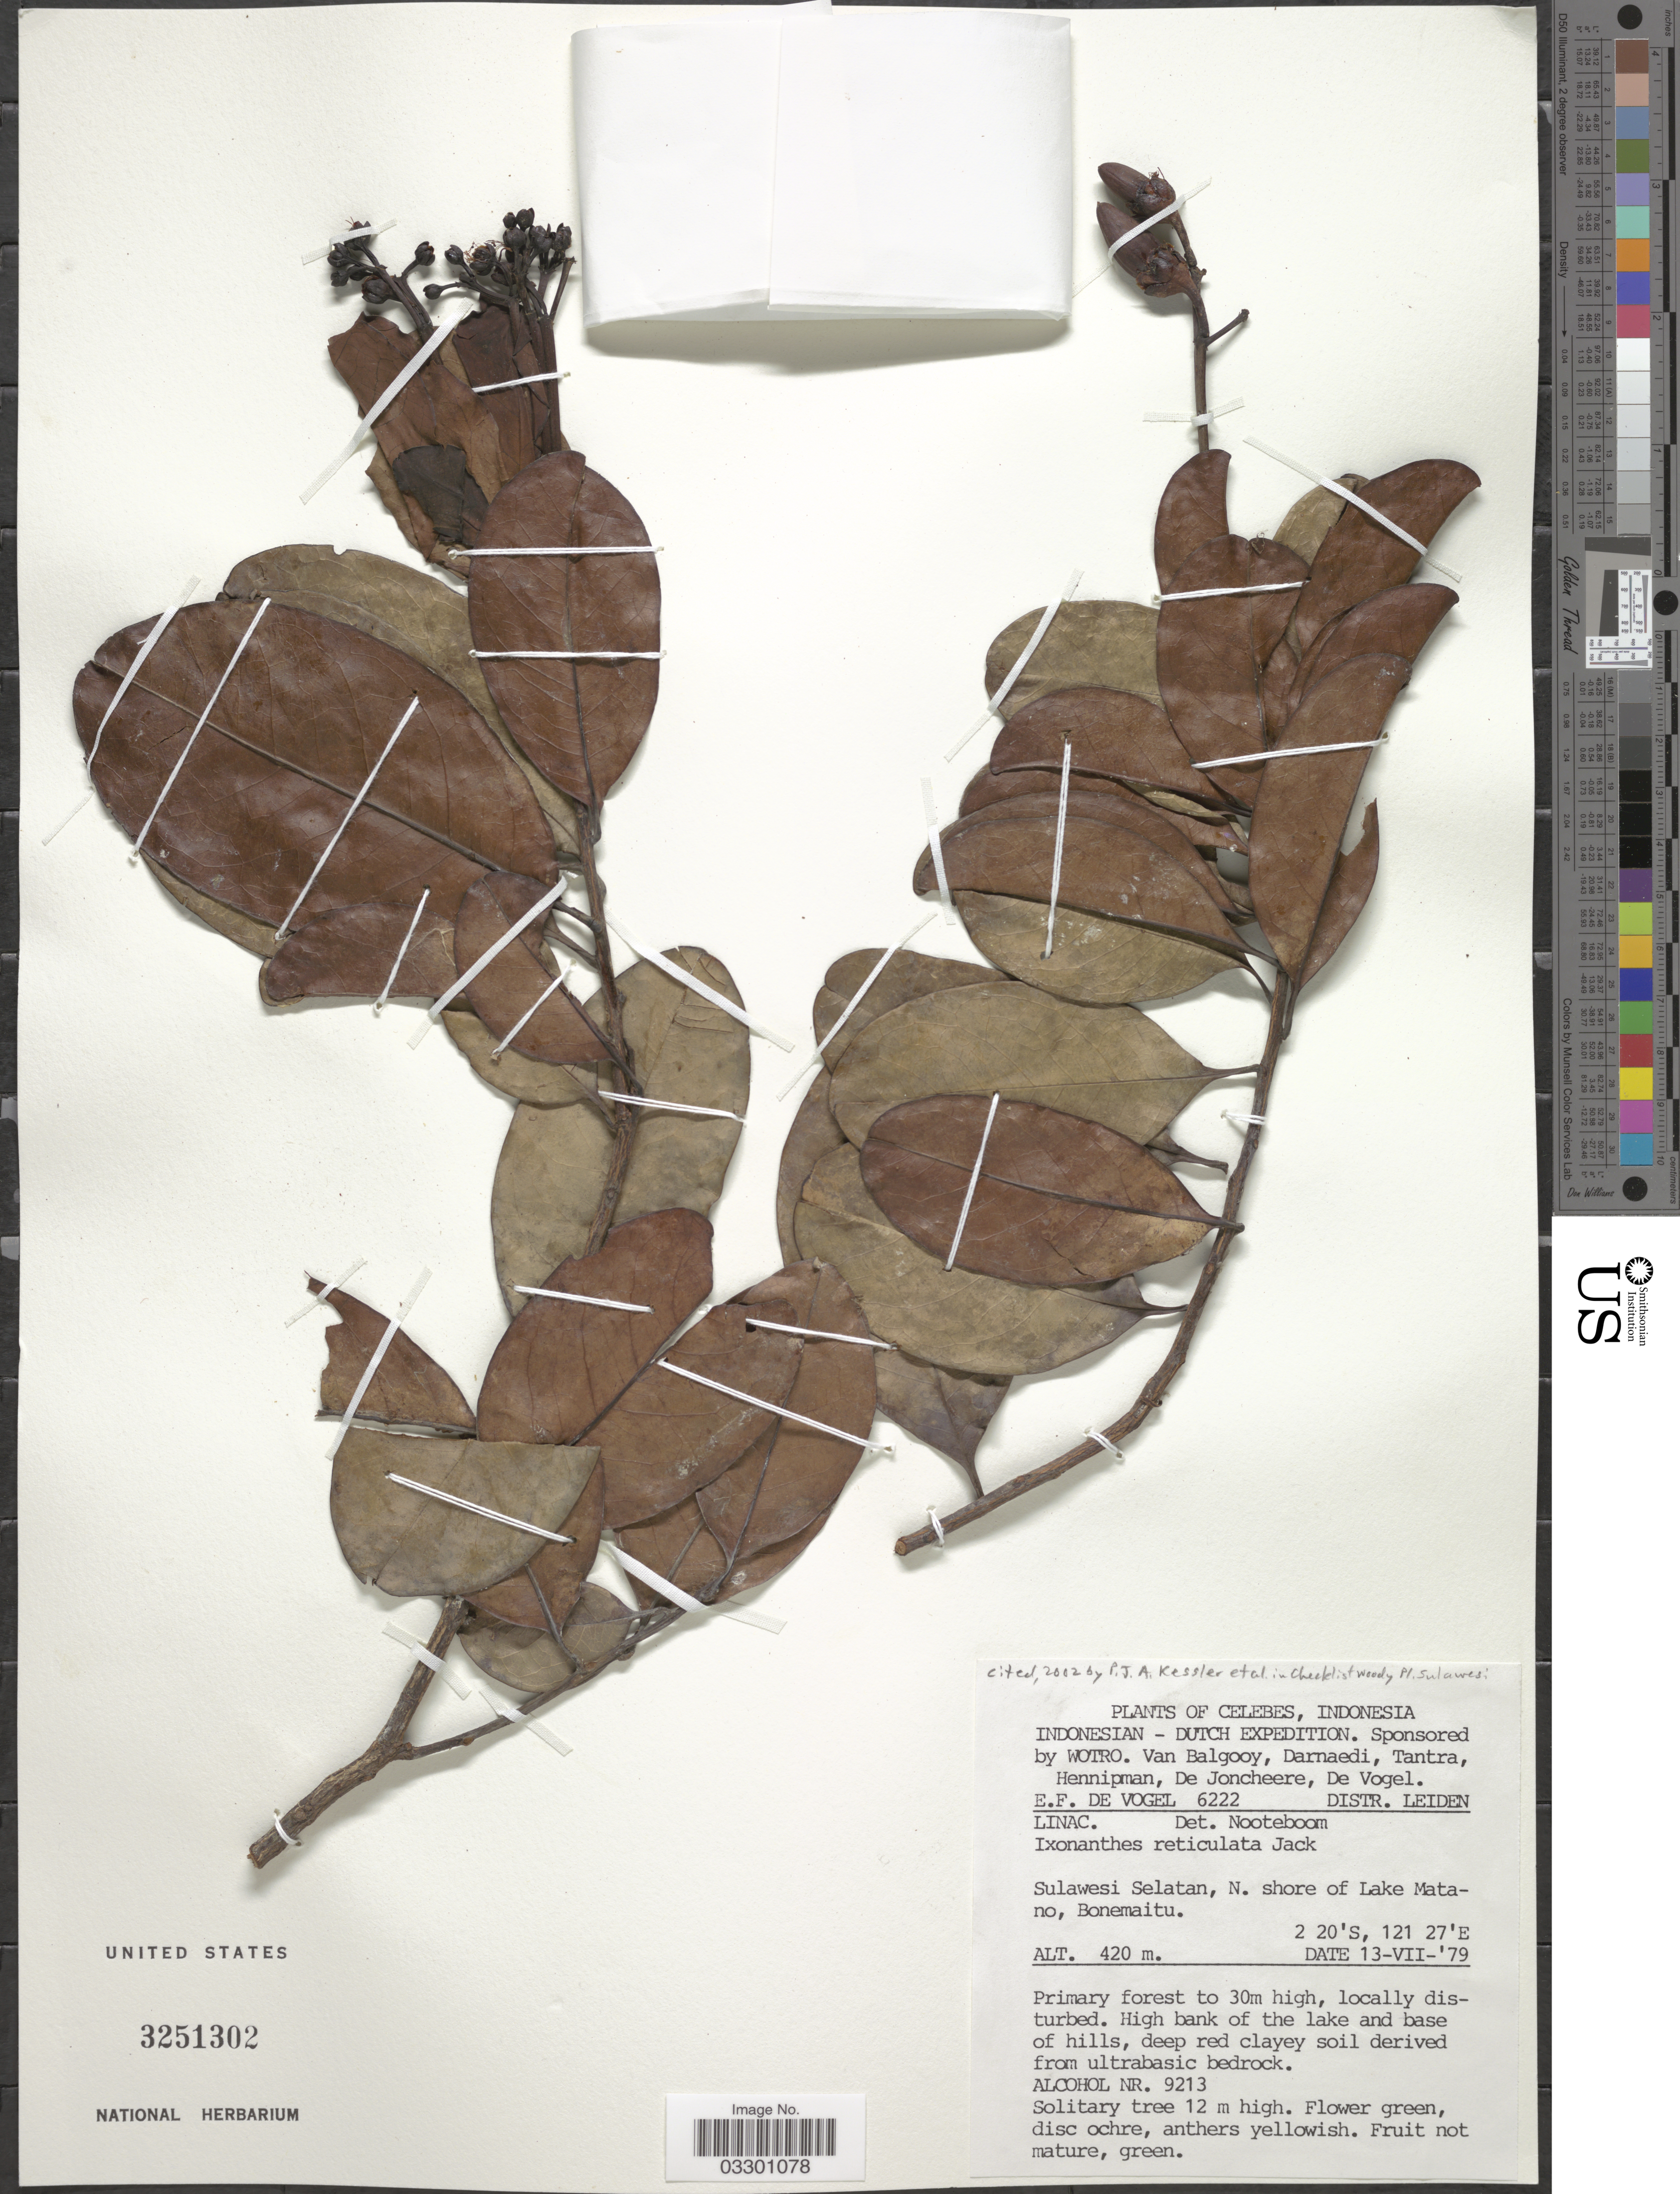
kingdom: Plantae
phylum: Tracheophyta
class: Magnoliopsida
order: Malpighiales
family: Ixonanthaceae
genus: Ixonanthes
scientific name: Ixonanthes reticulata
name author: Jack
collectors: E. F. de Vogel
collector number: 622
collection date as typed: Transcribed d/m/y: 13/7/79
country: Indonesia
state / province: Sulawesi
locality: Celebes. Sulawesi Selatan, N. shore of Lake Matano, Bonemaitu.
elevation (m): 420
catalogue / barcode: US 3251302